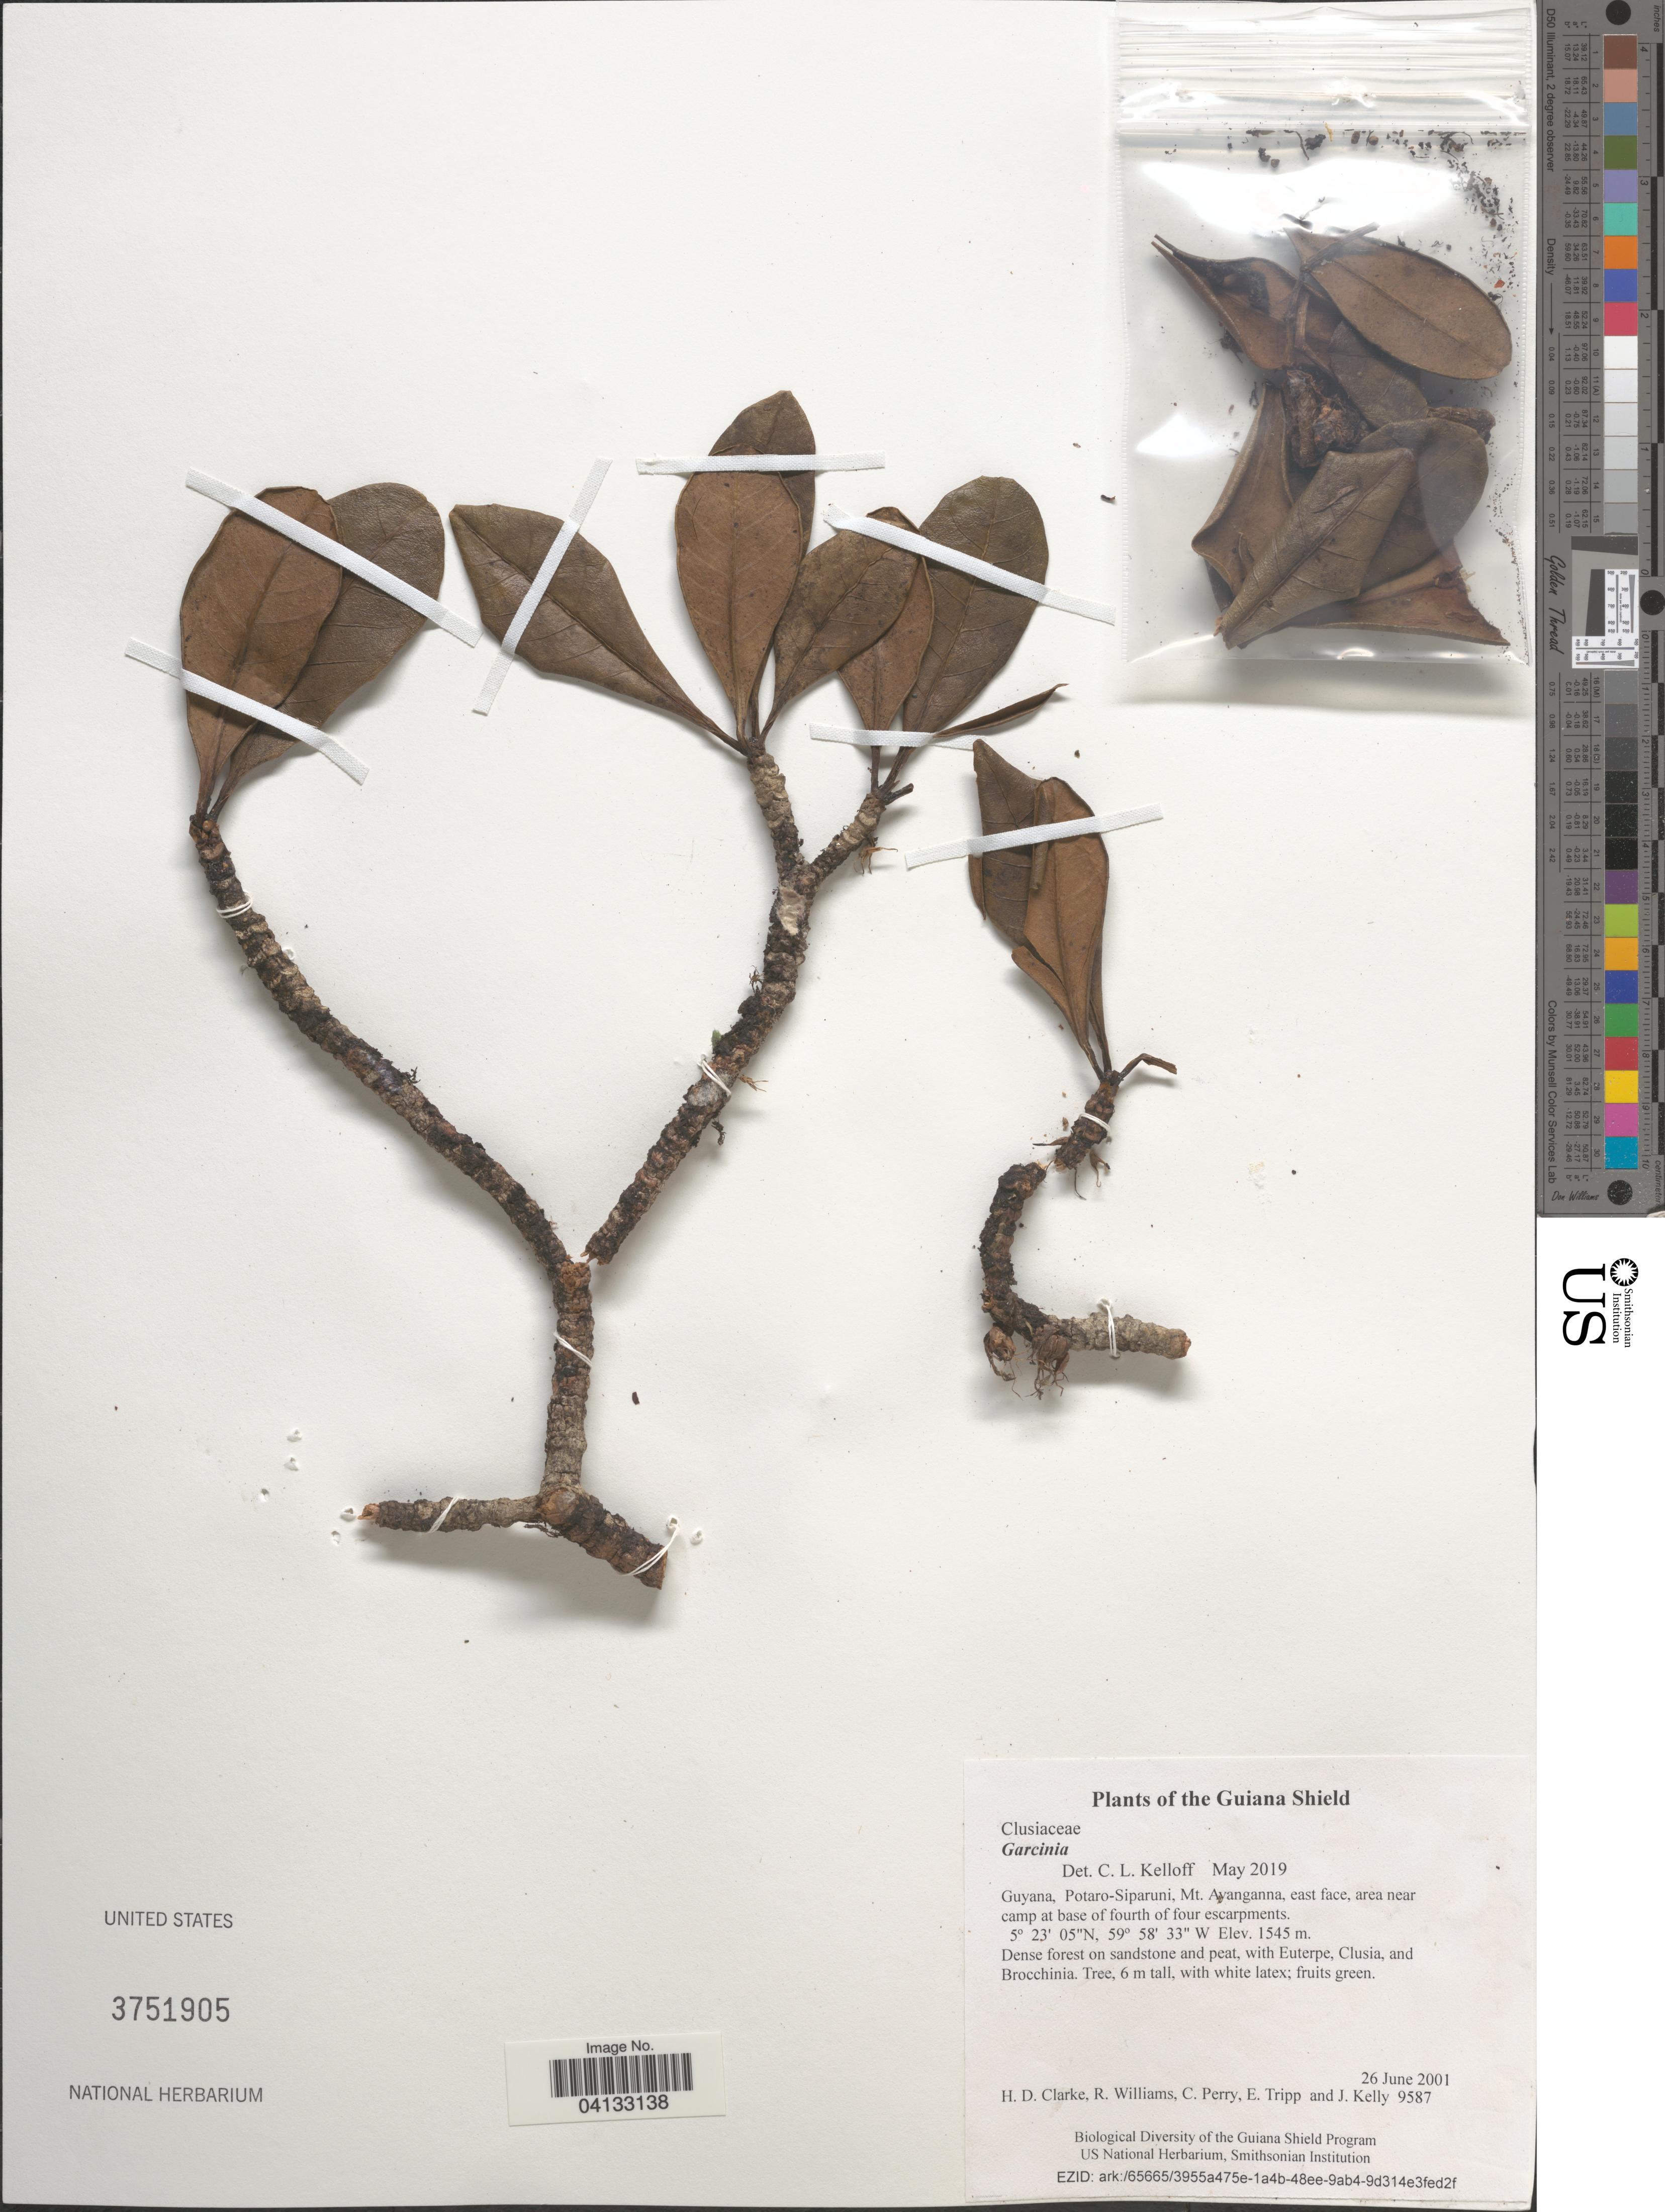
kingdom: Plantae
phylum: Tracheophyta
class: Magnoliopsida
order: Malpighiales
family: Clusiaceae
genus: Garcinia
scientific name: Garcinia sp.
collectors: H. D. Clarke, R. Williams, C. Perry, E. Tripp & J. Kelly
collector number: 9587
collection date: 2001-06-26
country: Guyana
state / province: Potaro-Siparuni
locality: Guiana Shield. Mt. Ayanganna, east face, area near camp at base of fourth of four escarpments.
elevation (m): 1545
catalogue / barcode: US 3751905